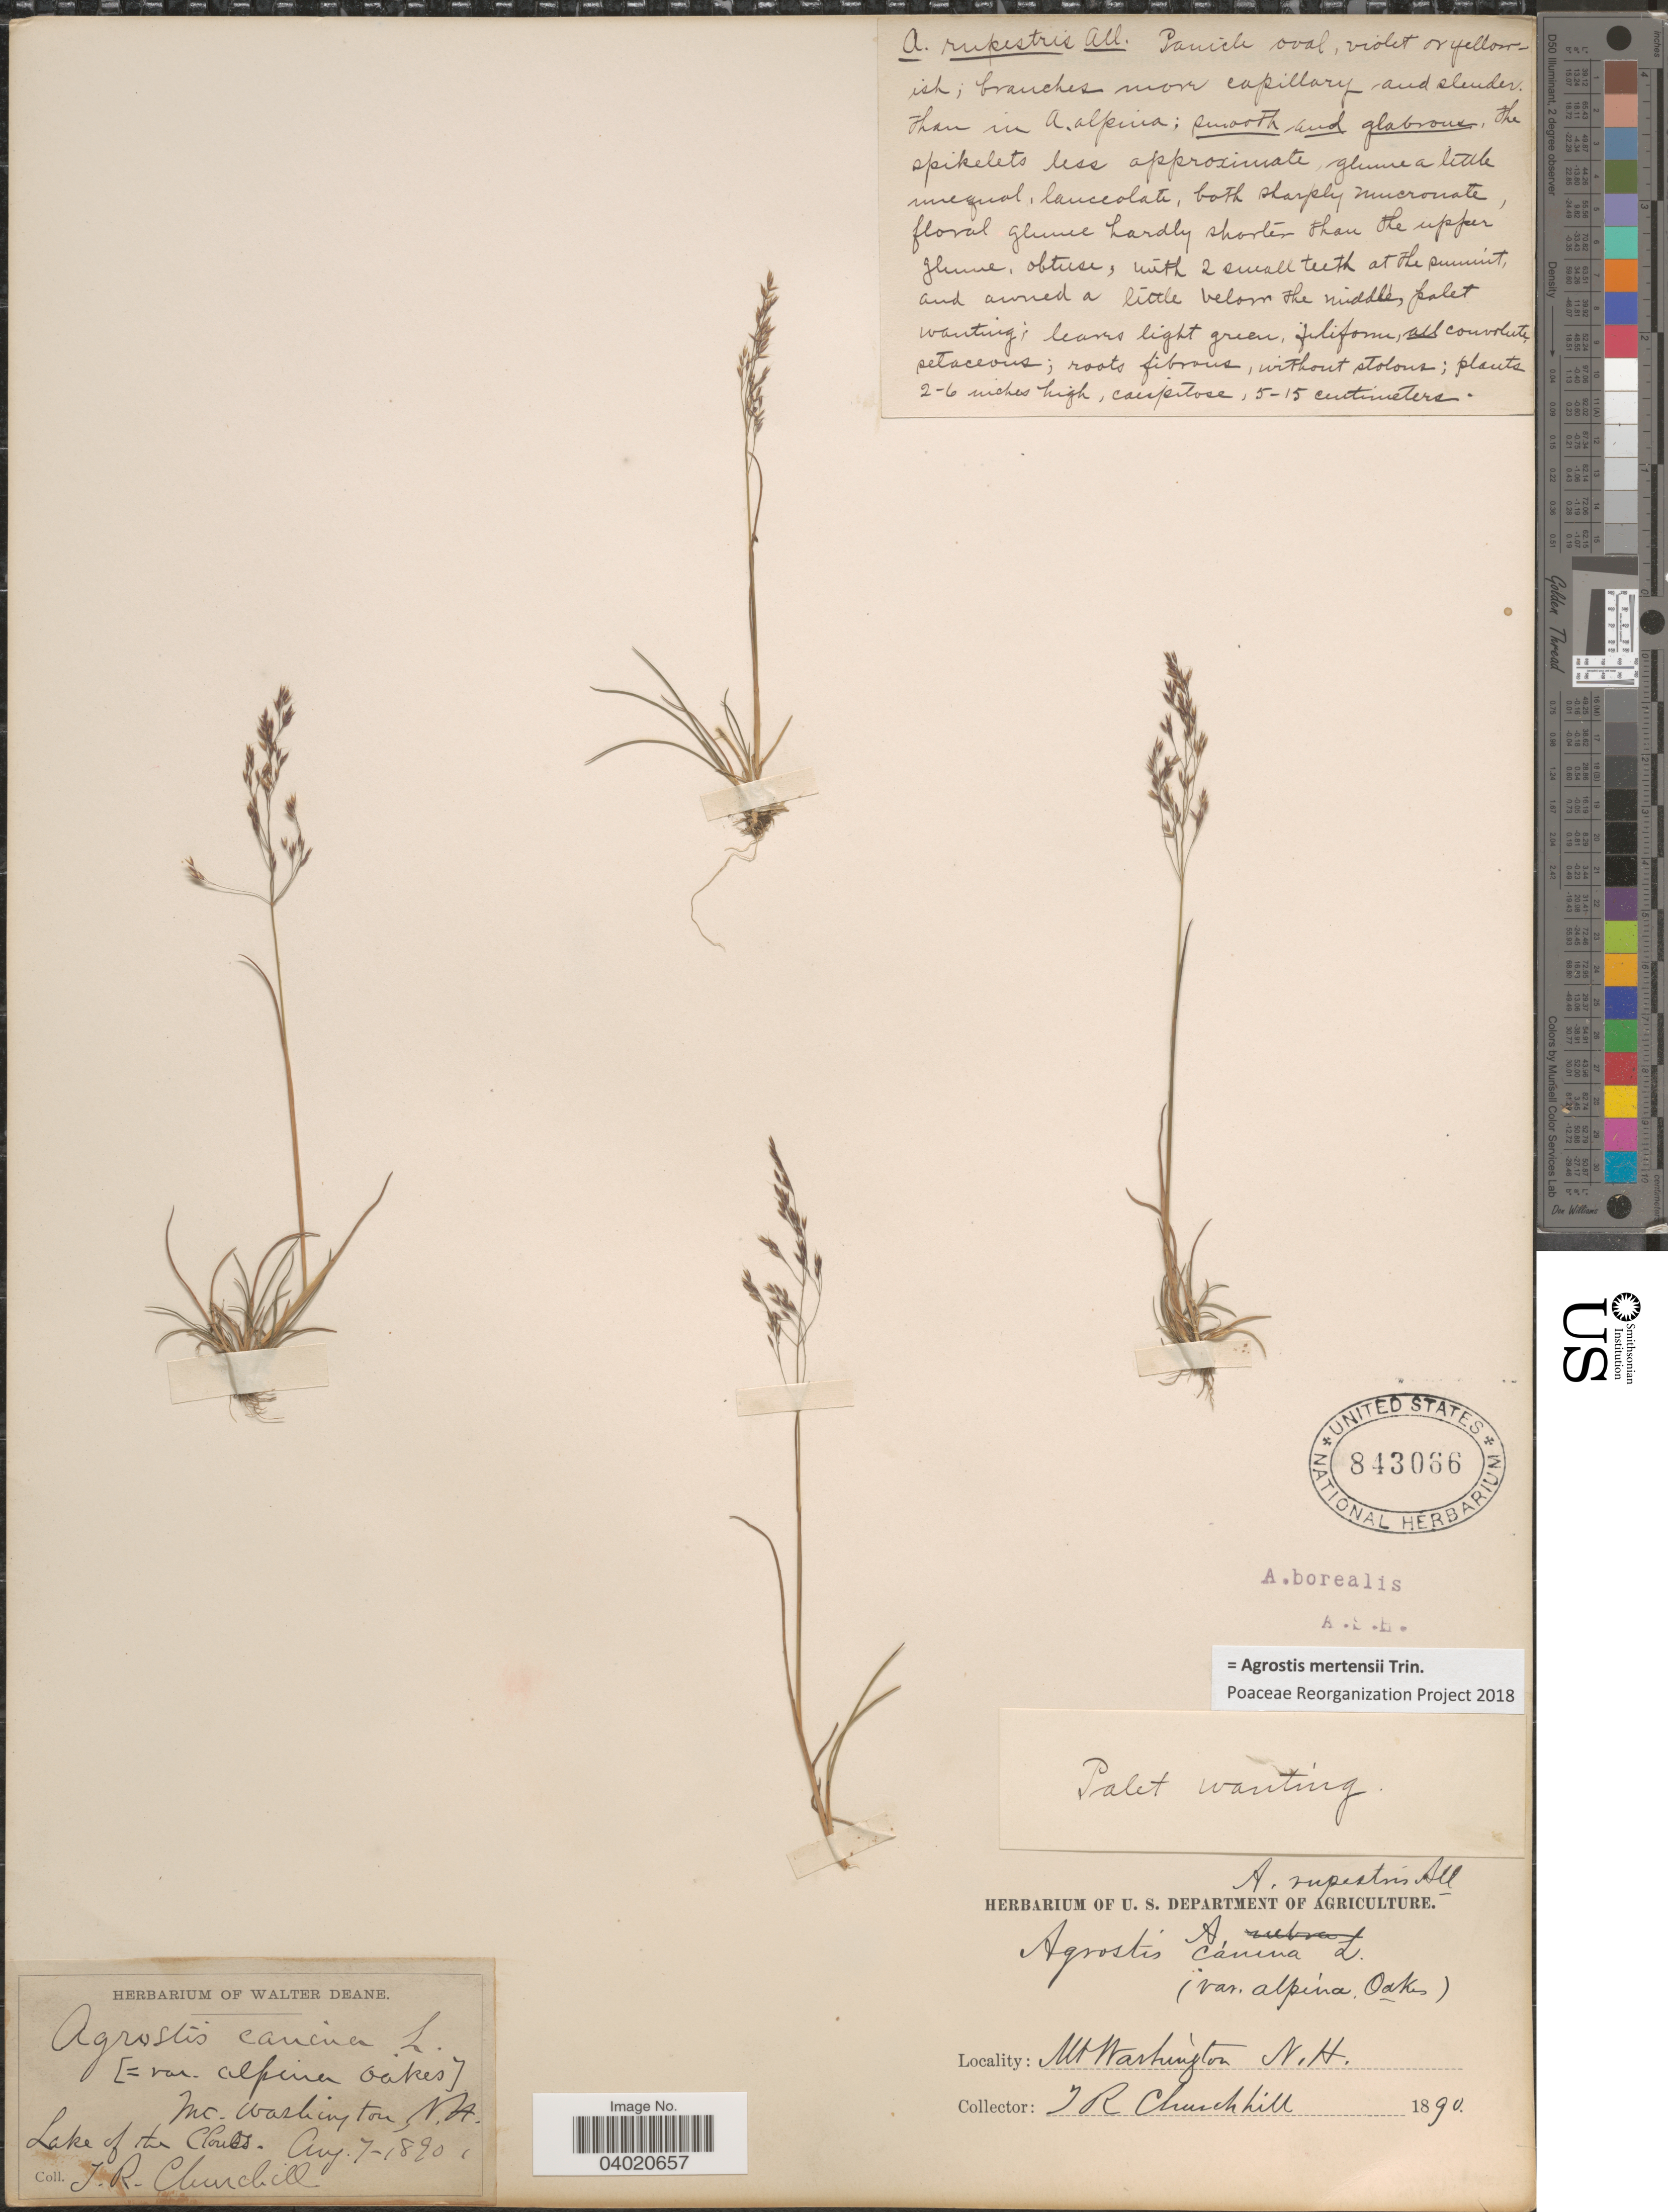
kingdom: Plantae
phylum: Tracheophyta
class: Liliopsida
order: Poales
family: Poaceae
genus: Agrostis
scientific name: Agrostis mertensii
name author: Trin.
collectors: J. Churchill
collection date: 1890-08-07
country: United States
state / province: New Hampshire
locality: Mt. Washington. Lake of the Clouds.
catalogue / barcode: US 843066